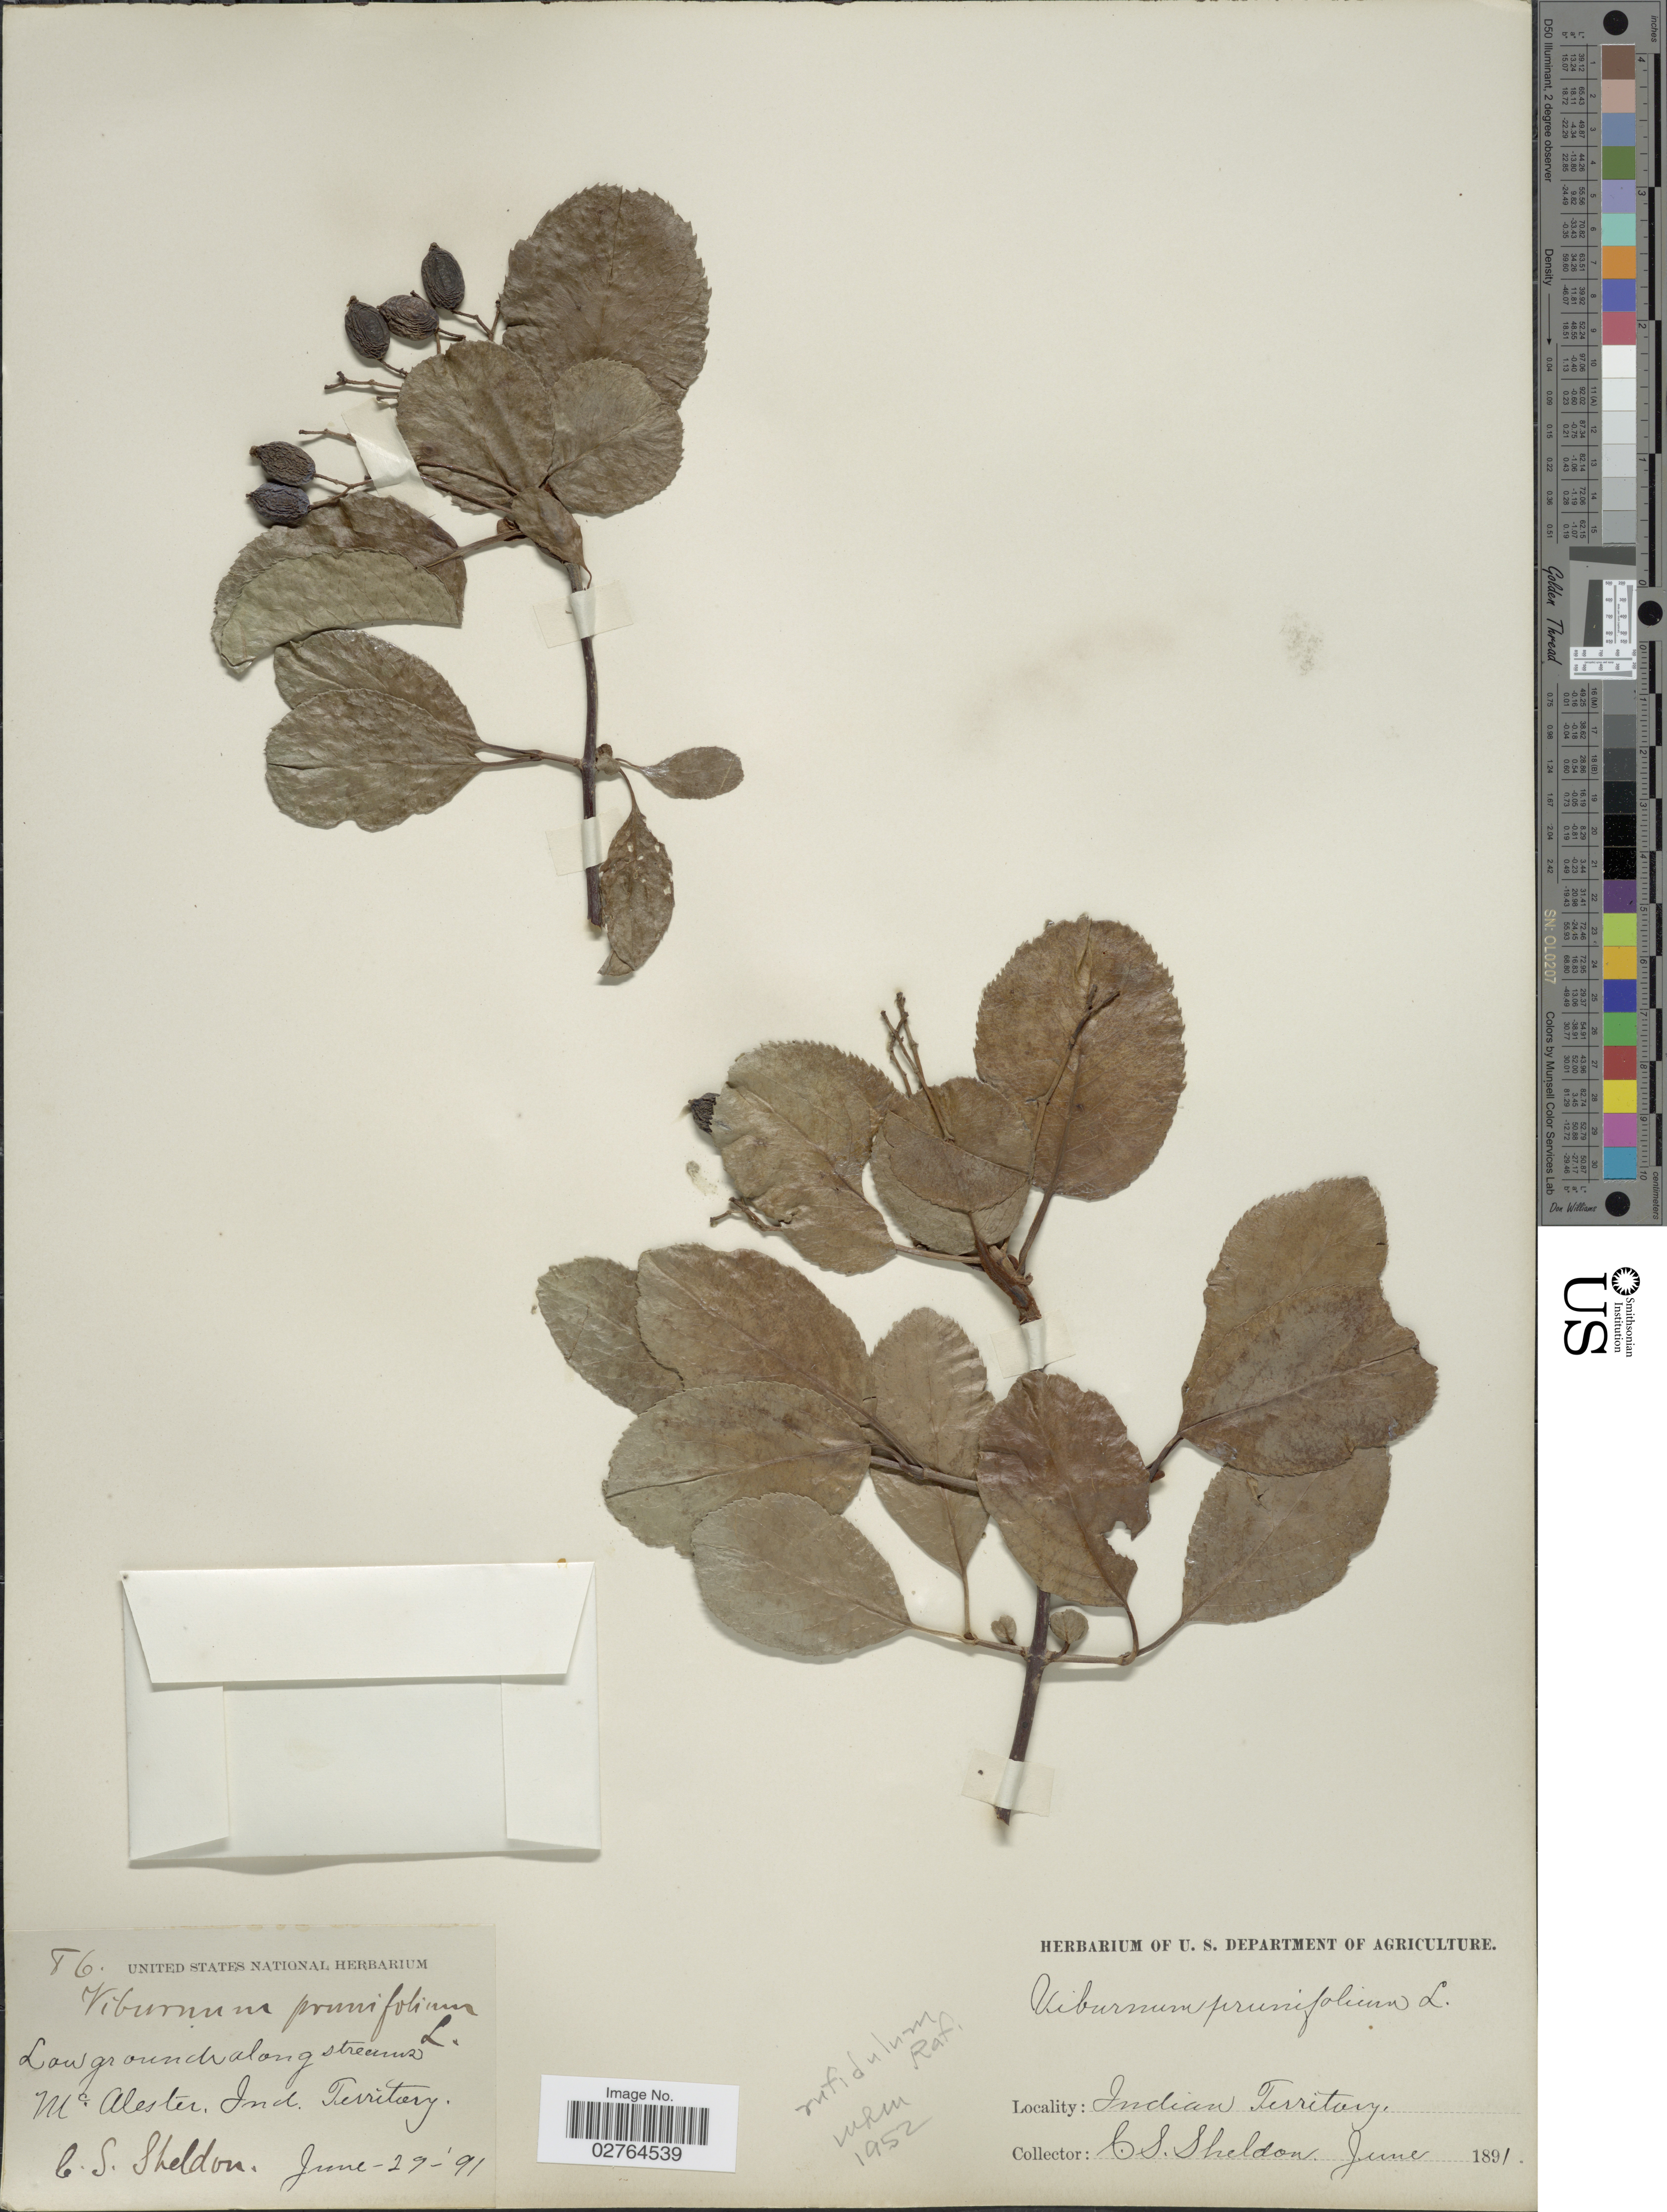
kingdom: Plantae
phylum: Tracheophyta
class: Magnoliopsida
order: Dipsacales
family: Viburnaceae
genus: Viburnum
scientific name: Viburnum rufidulum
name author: Raf.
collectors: C. S. Sheldon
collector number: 86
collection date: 1891-06-29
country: United States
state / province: Oklahoma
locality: McAlester, Indian Territory